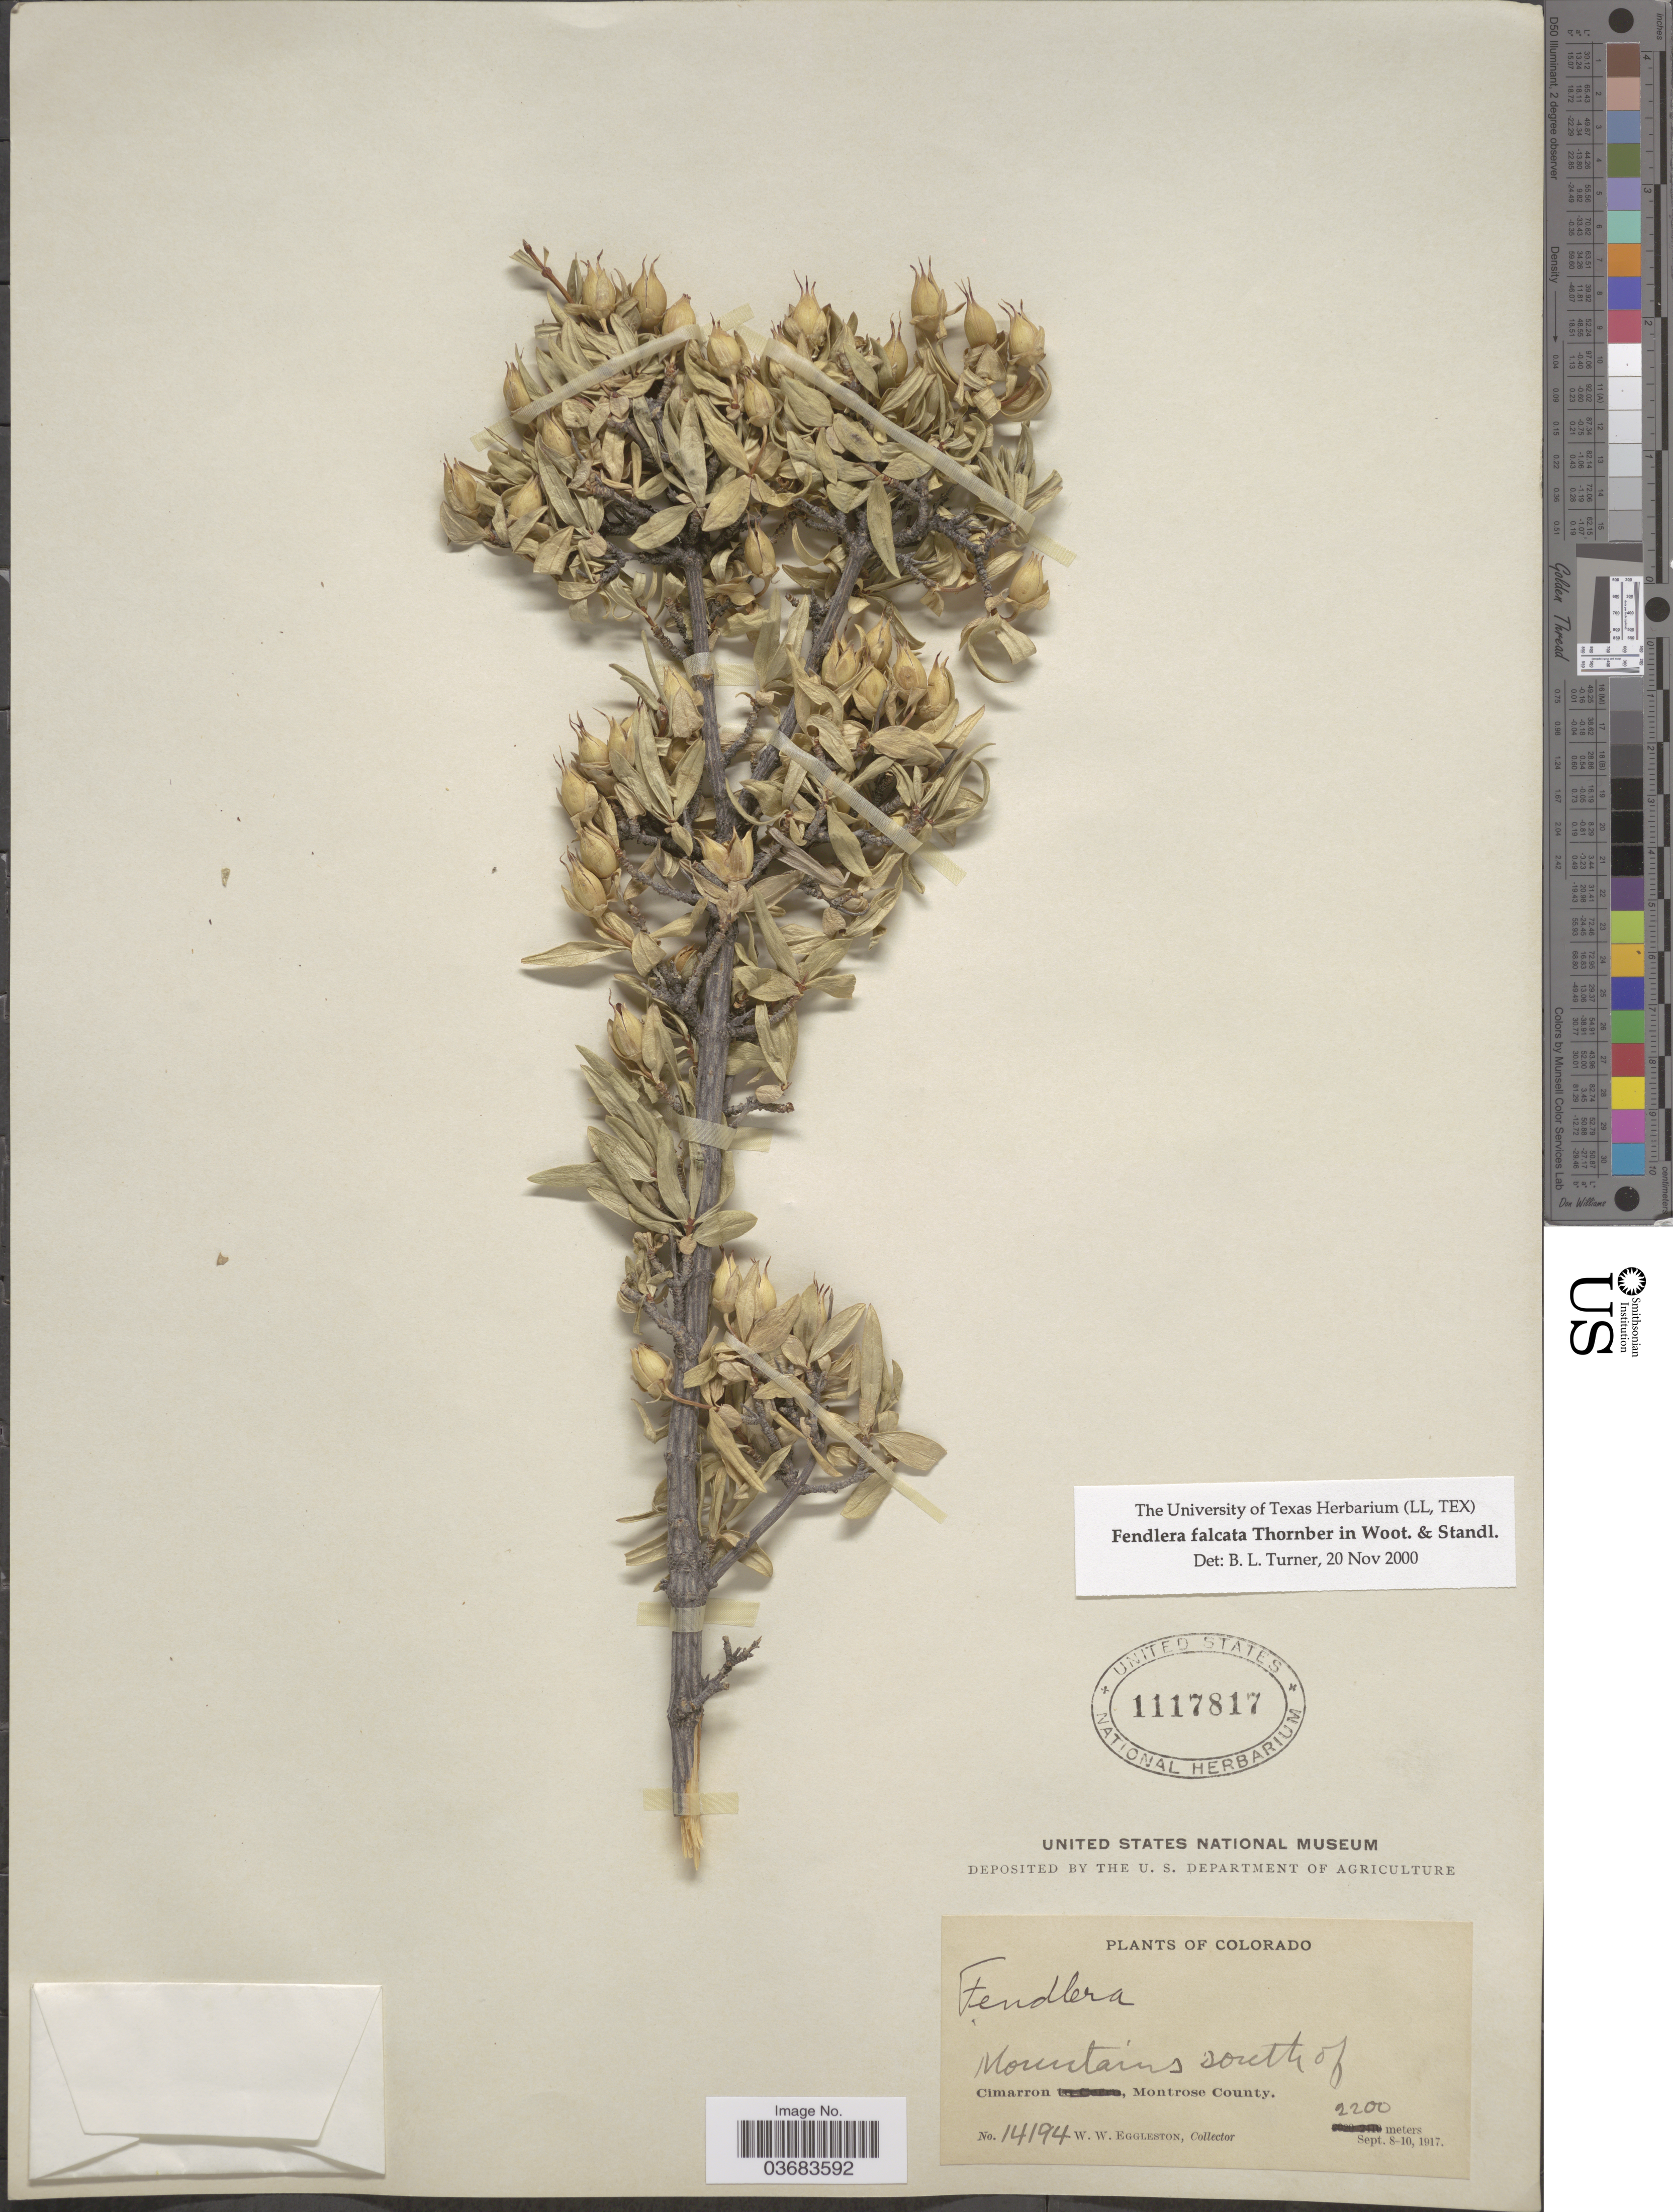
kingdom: Plantae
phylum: Tracheophyta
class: Magnoliopsida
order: Cornales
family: Hydrangeaceae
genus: Fendlera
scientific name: Fendlera rupicola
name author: Englem. & A. Gray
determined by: Strong, Mark T., (BOT), Smithsonian Institution - National Museum of Natural History (UNITED STATES)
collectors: W. W. Eggleston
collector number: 14194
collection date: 1917-09-08/1917-09-10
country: United States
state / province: Colorado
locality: Mountains south of Cimarron, Montrose County.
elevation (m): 2200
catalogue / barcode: US 1117817